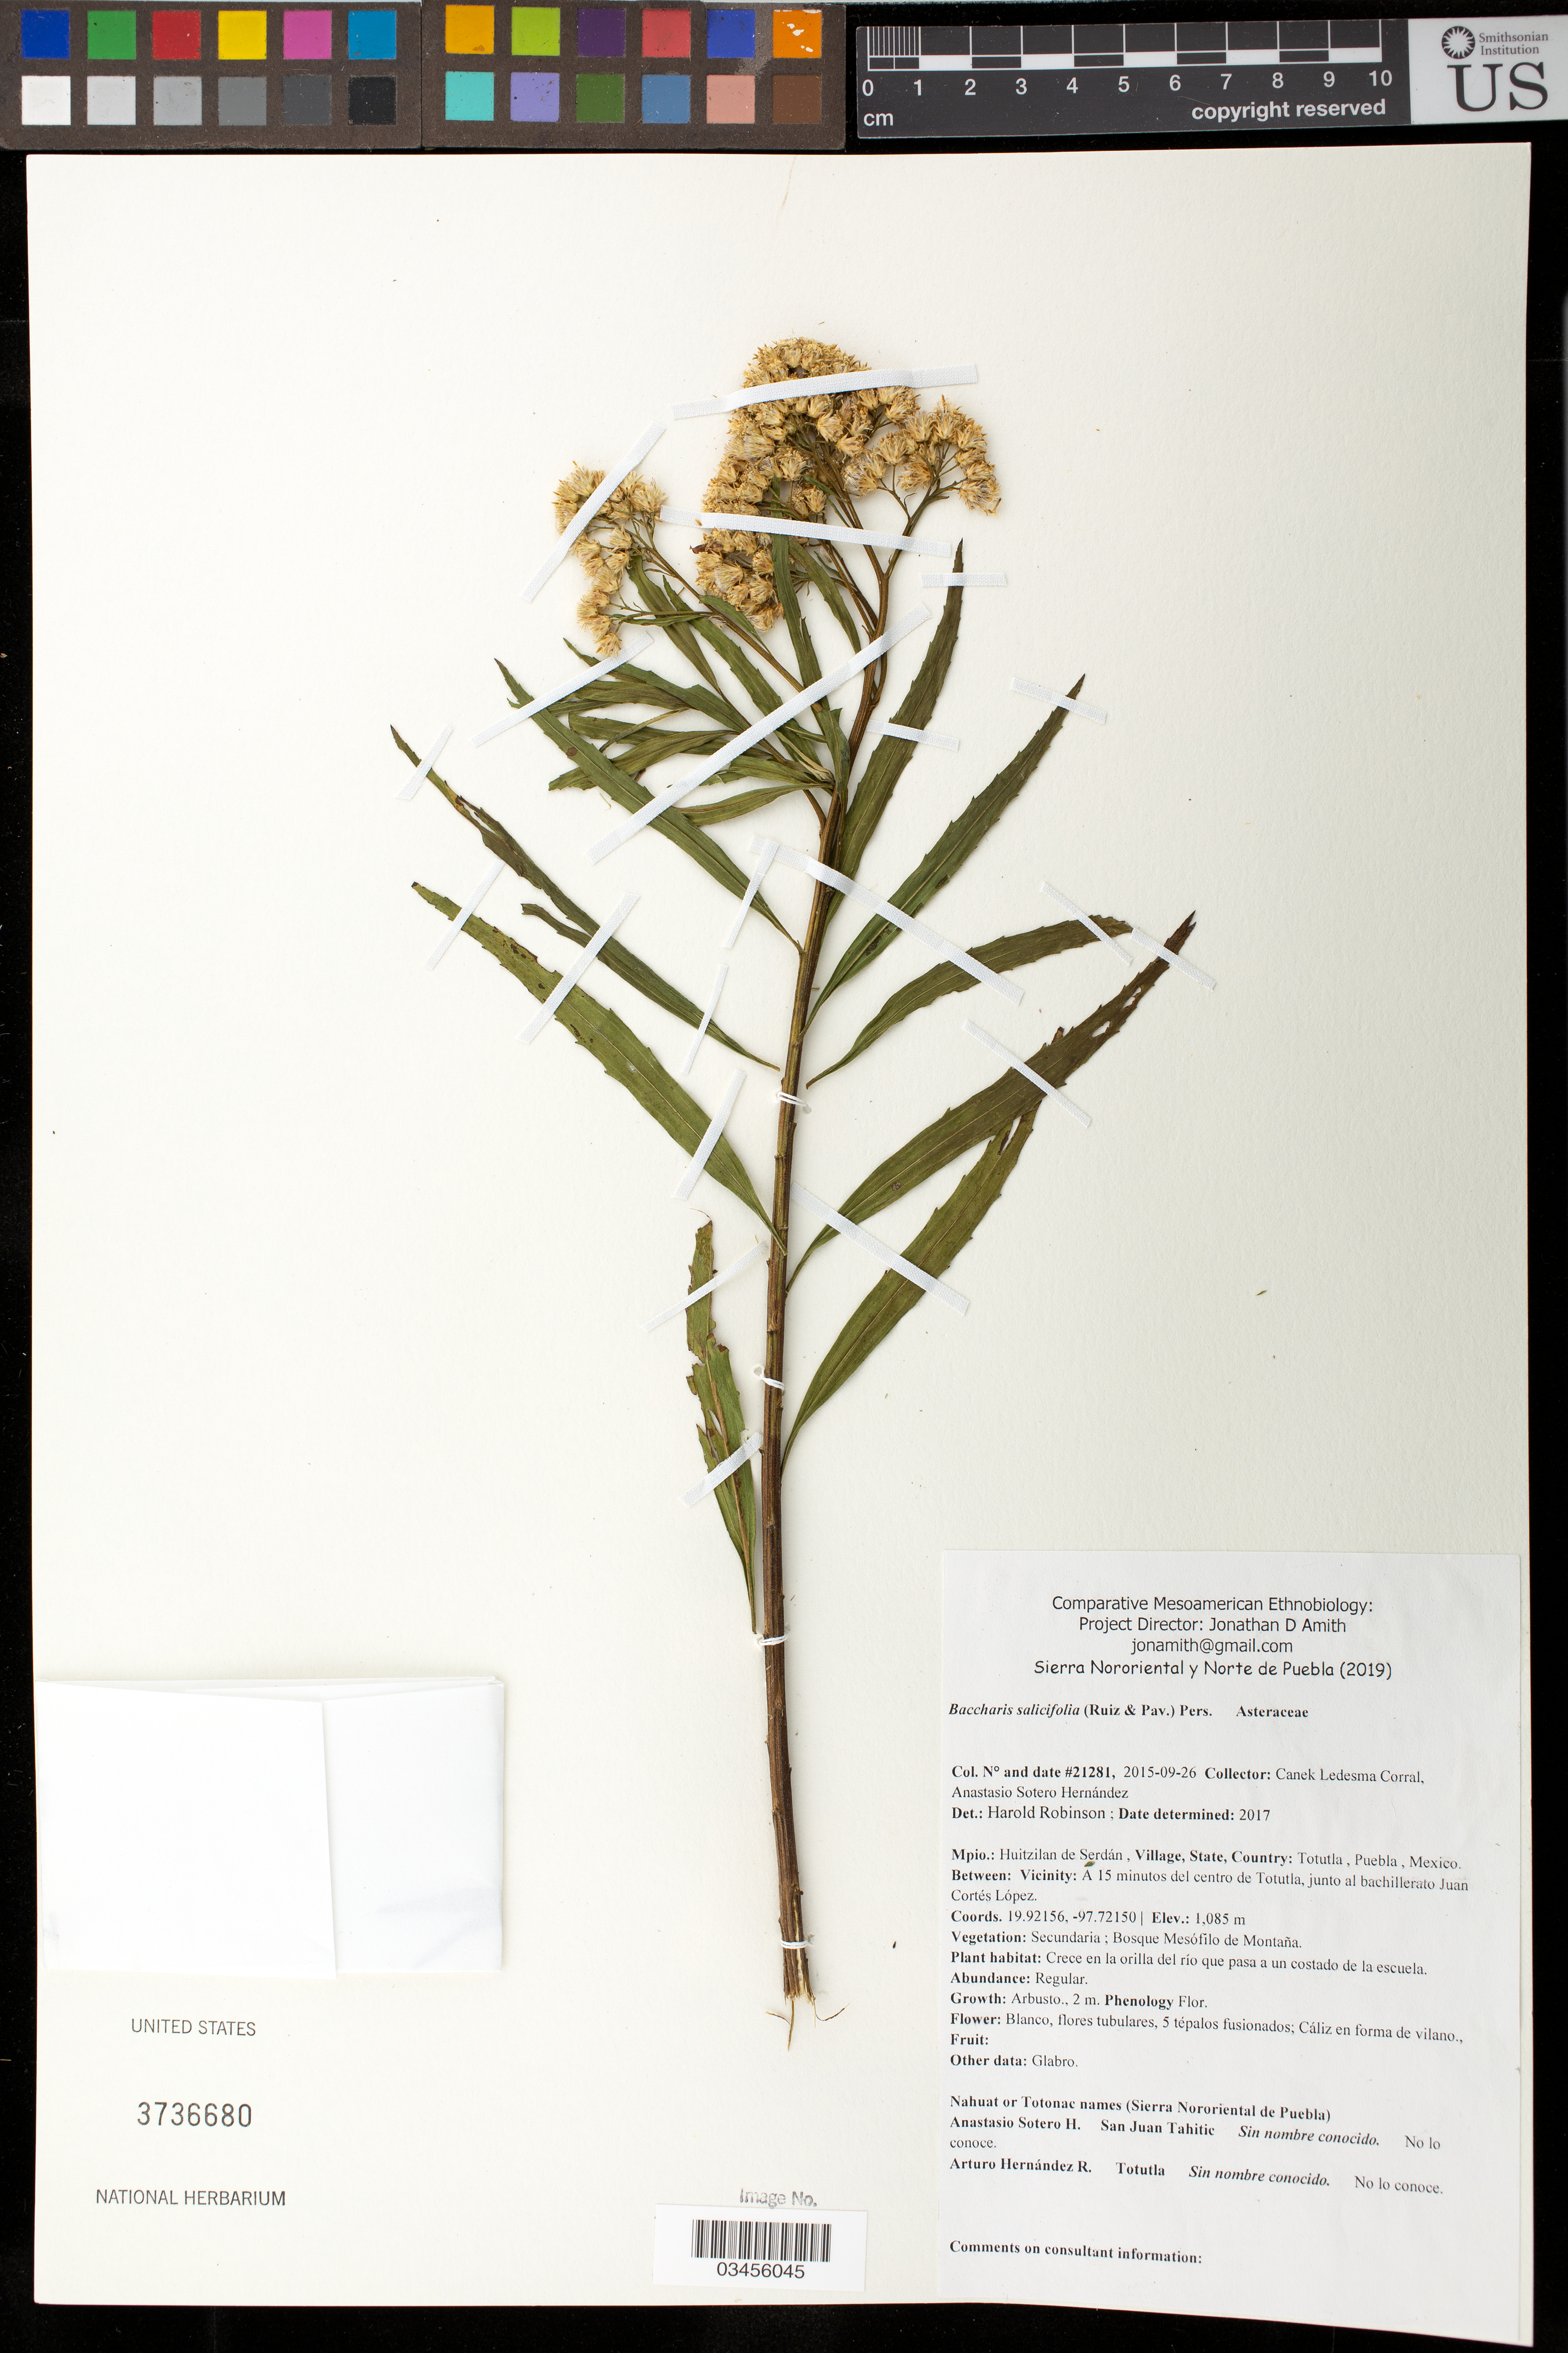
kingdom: Plantae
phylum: Tracheophyta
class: Magnoliopsida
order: Asterales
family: Asteraceae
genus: Baccharis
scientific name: Baccharis salicifolia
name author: (Ruiz & Pav.) Pers.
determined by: Robinson, Harold E., (US)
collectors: Canek Ledesma C. & A. Sotero H.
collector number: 21281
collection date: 2015-09-26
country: México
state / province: Puebla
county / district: Huitzilan de Serdán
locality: PUEBLO: Totutla; LOCALIDAD EXACTA: A 15 minutos del centro de Totutla, junto al bachillerato Juan Cortés López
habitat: Bosque mesófilo de montaña | Crece en la orilla del río que pasa a un costado de la escuela.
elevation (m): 1085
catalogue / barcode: US 3736680